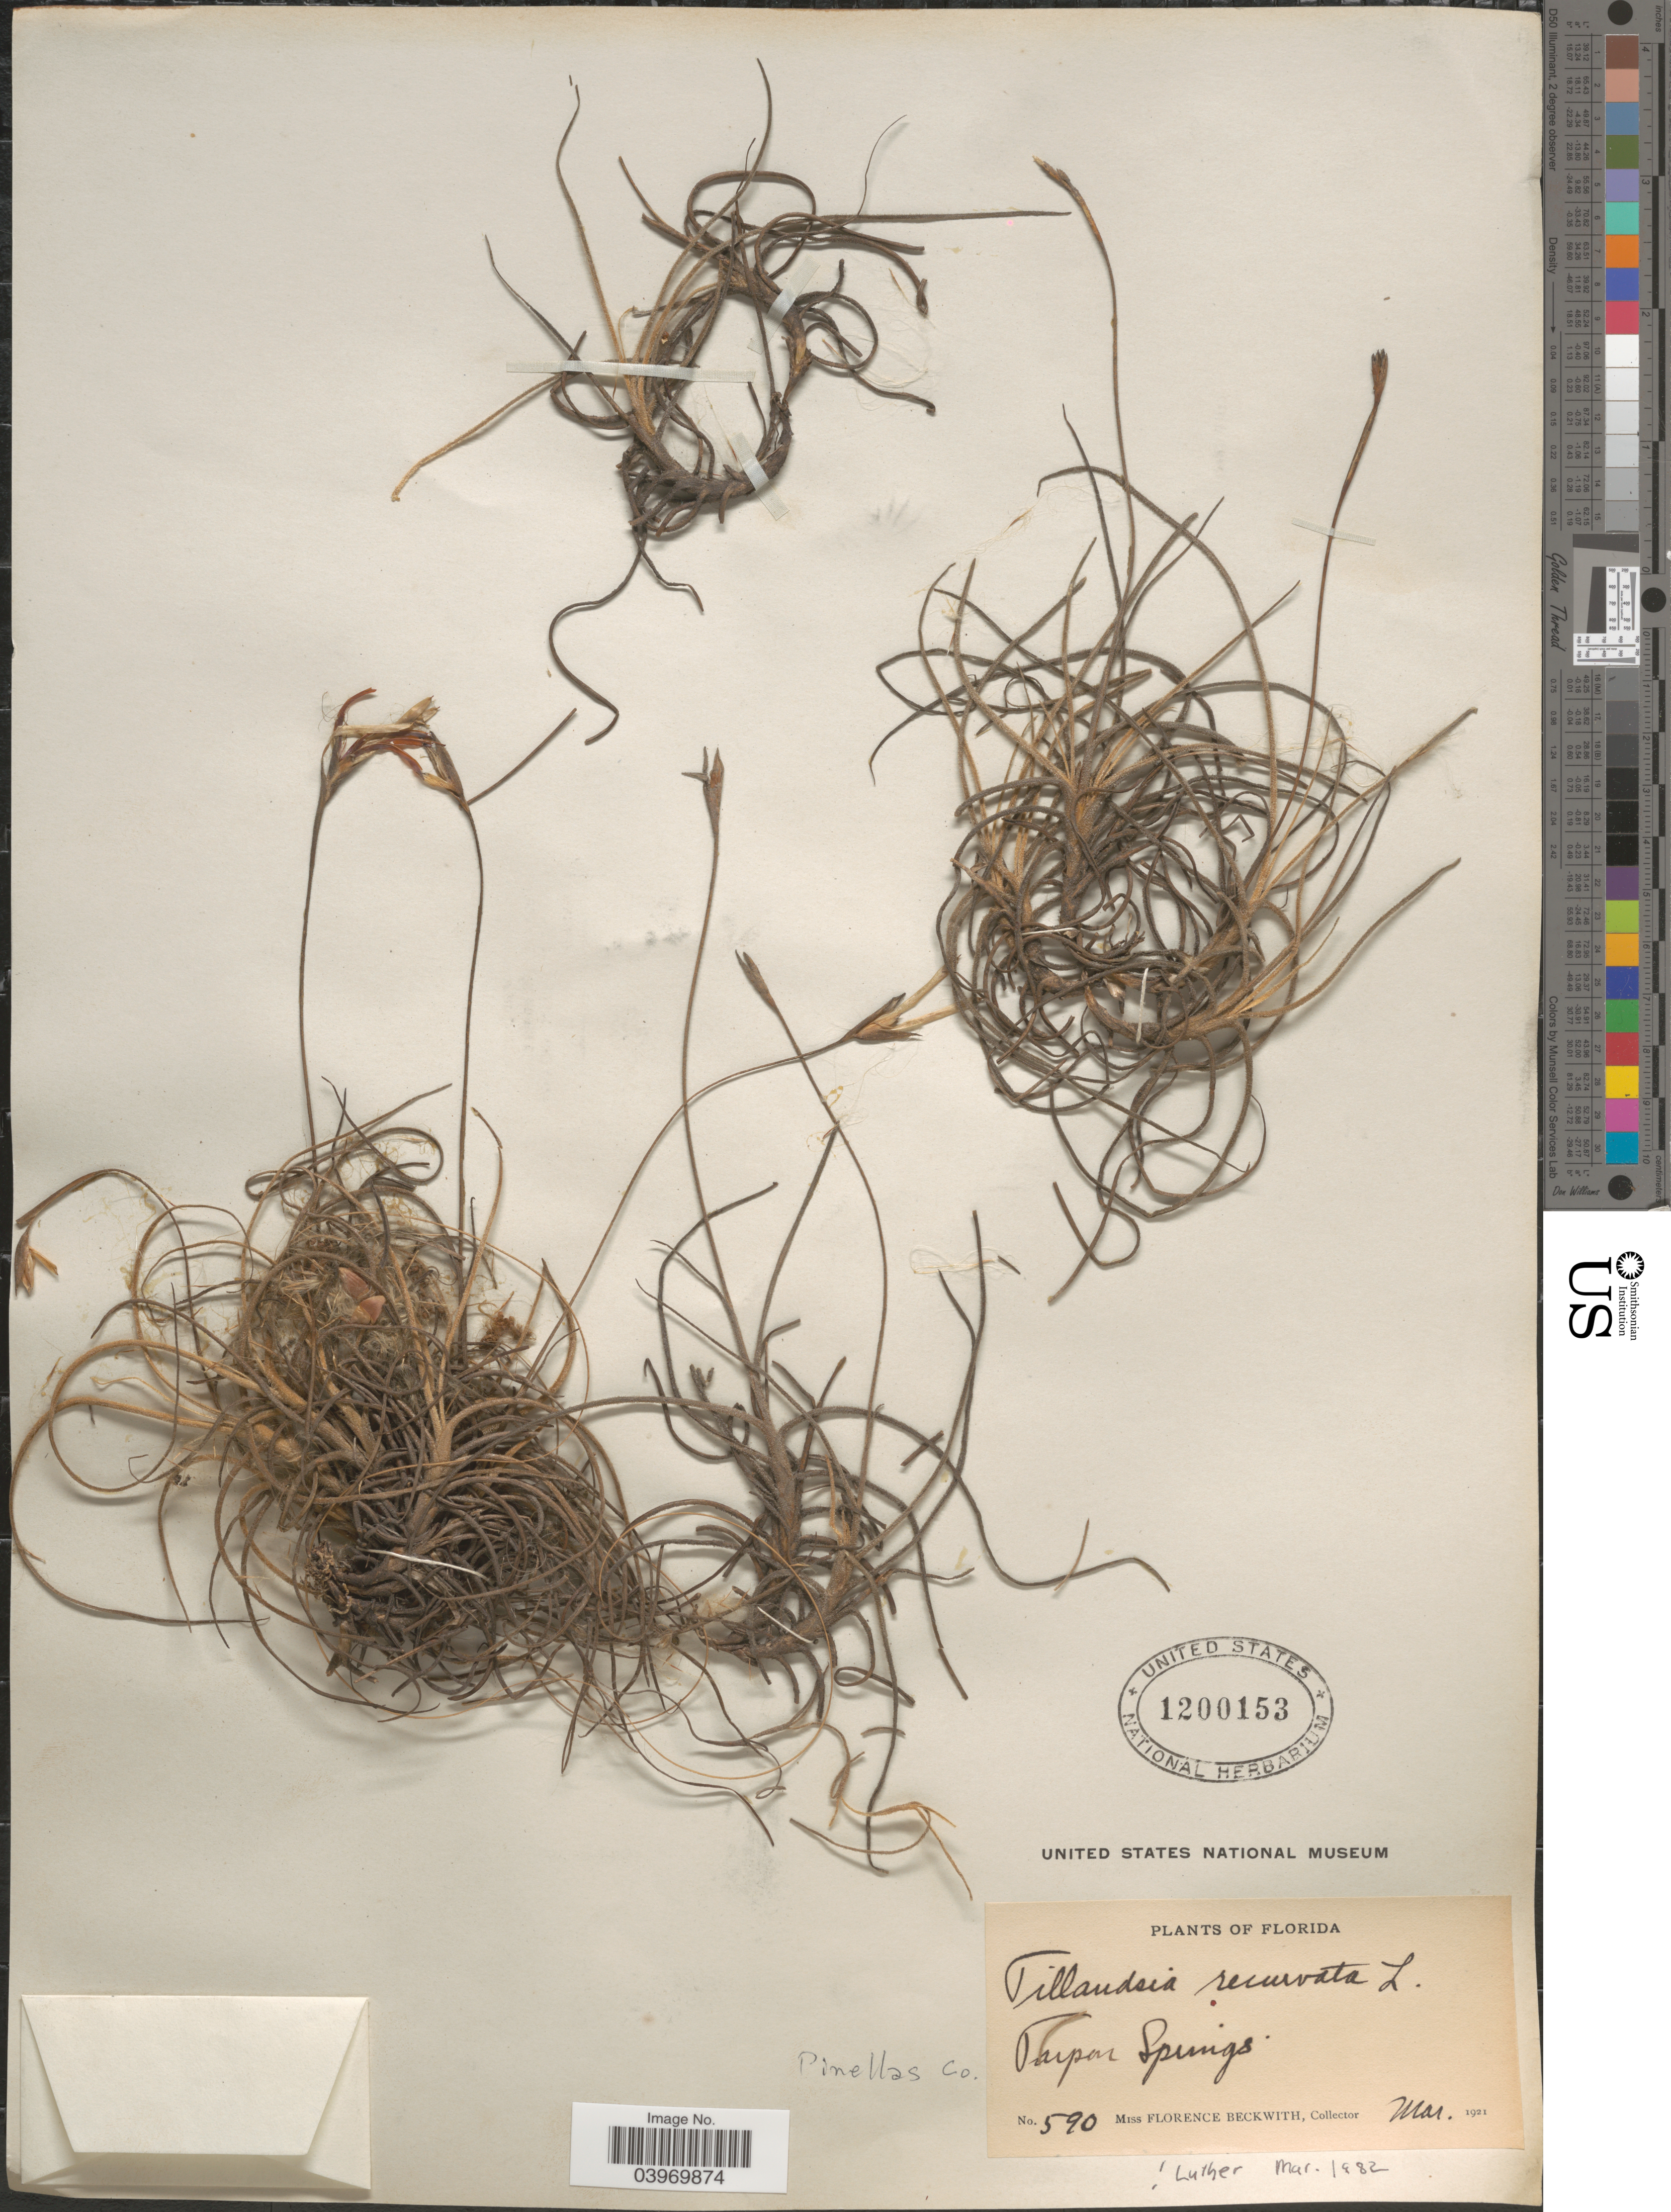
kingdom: Plantae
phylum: Tracheophyta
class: Liliopsida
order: Poales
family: Bromeliaceae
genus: Tillandsia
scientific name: Tillandsia recurvata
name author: L.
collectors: F. Beckwith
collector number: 590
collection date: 1921-03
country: United States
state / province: Florida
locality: Tarpon Springs, Pinellas Co.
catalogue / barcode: US 1200153